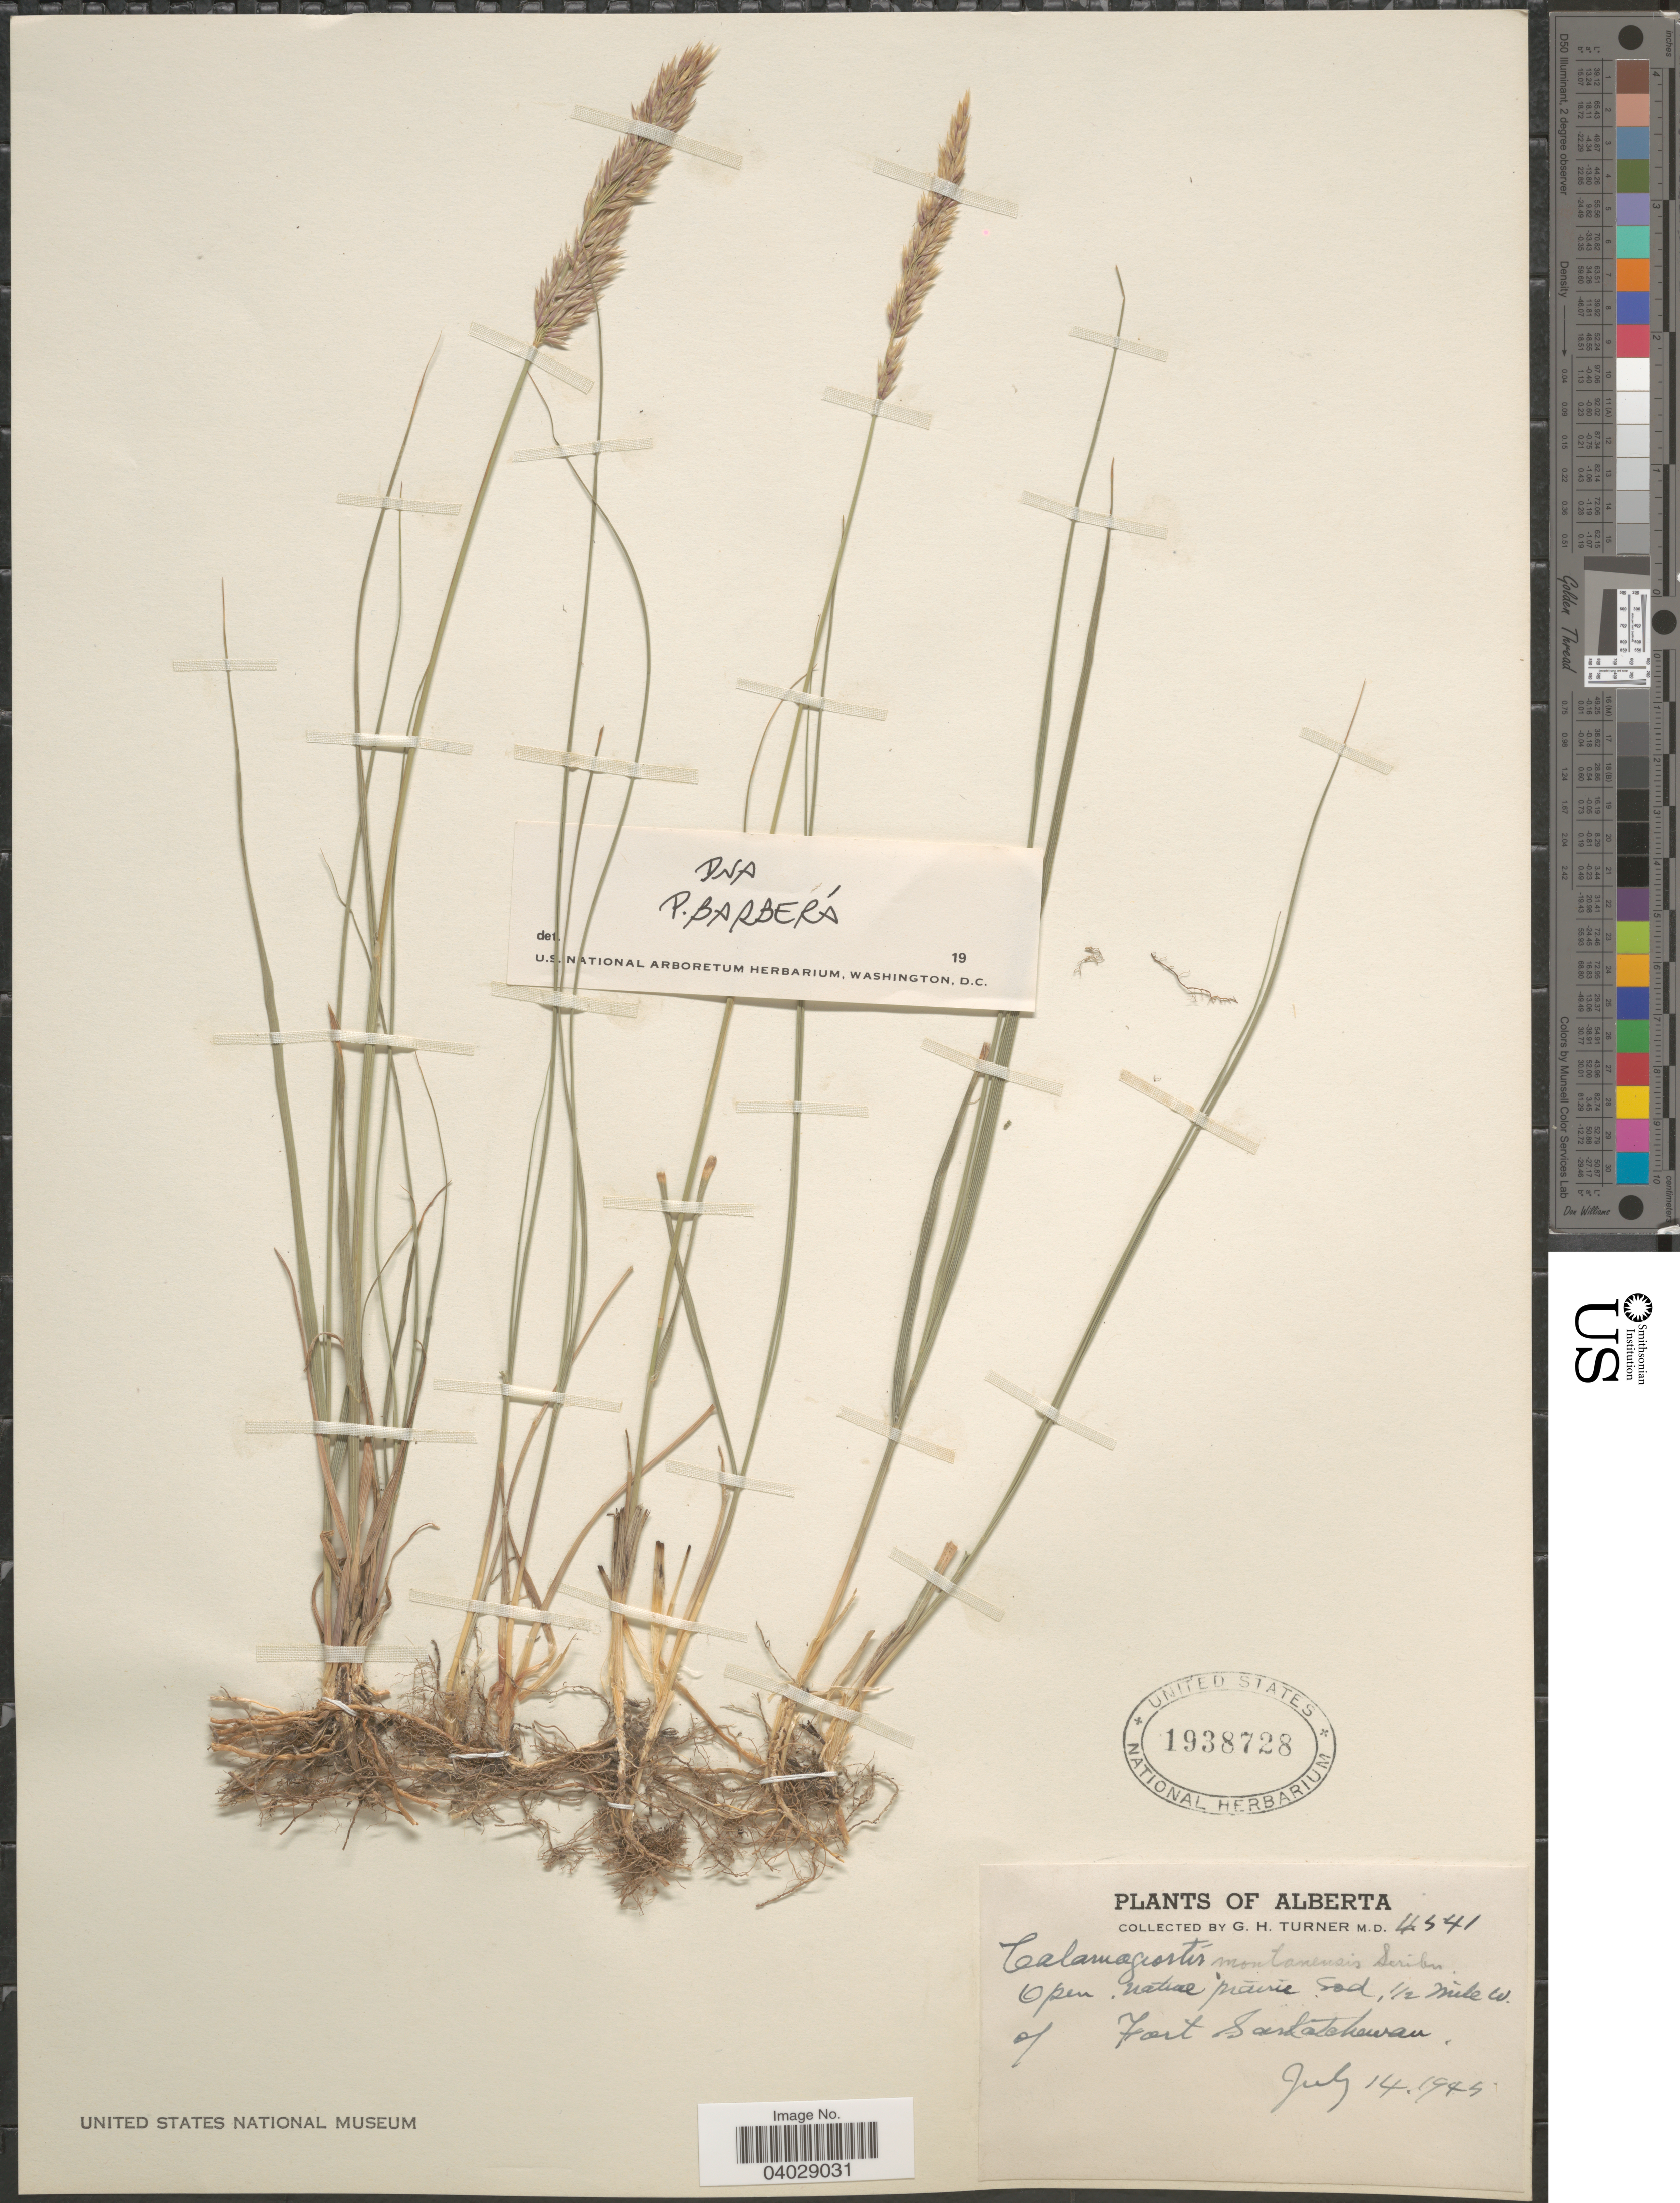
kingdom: Plantae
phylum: Tracheophyta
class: Liliopsida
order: Poales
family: Poaceae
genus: Calamagrostis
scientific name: Calamagrostis montanensis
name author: Scribn. ex Vasey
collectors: G. H. Turner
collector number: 4541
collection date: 1945-07-14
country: Canada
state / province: Alberta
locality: ½ mile W. of Fort Saskatchewan.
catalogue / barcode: US 1938728